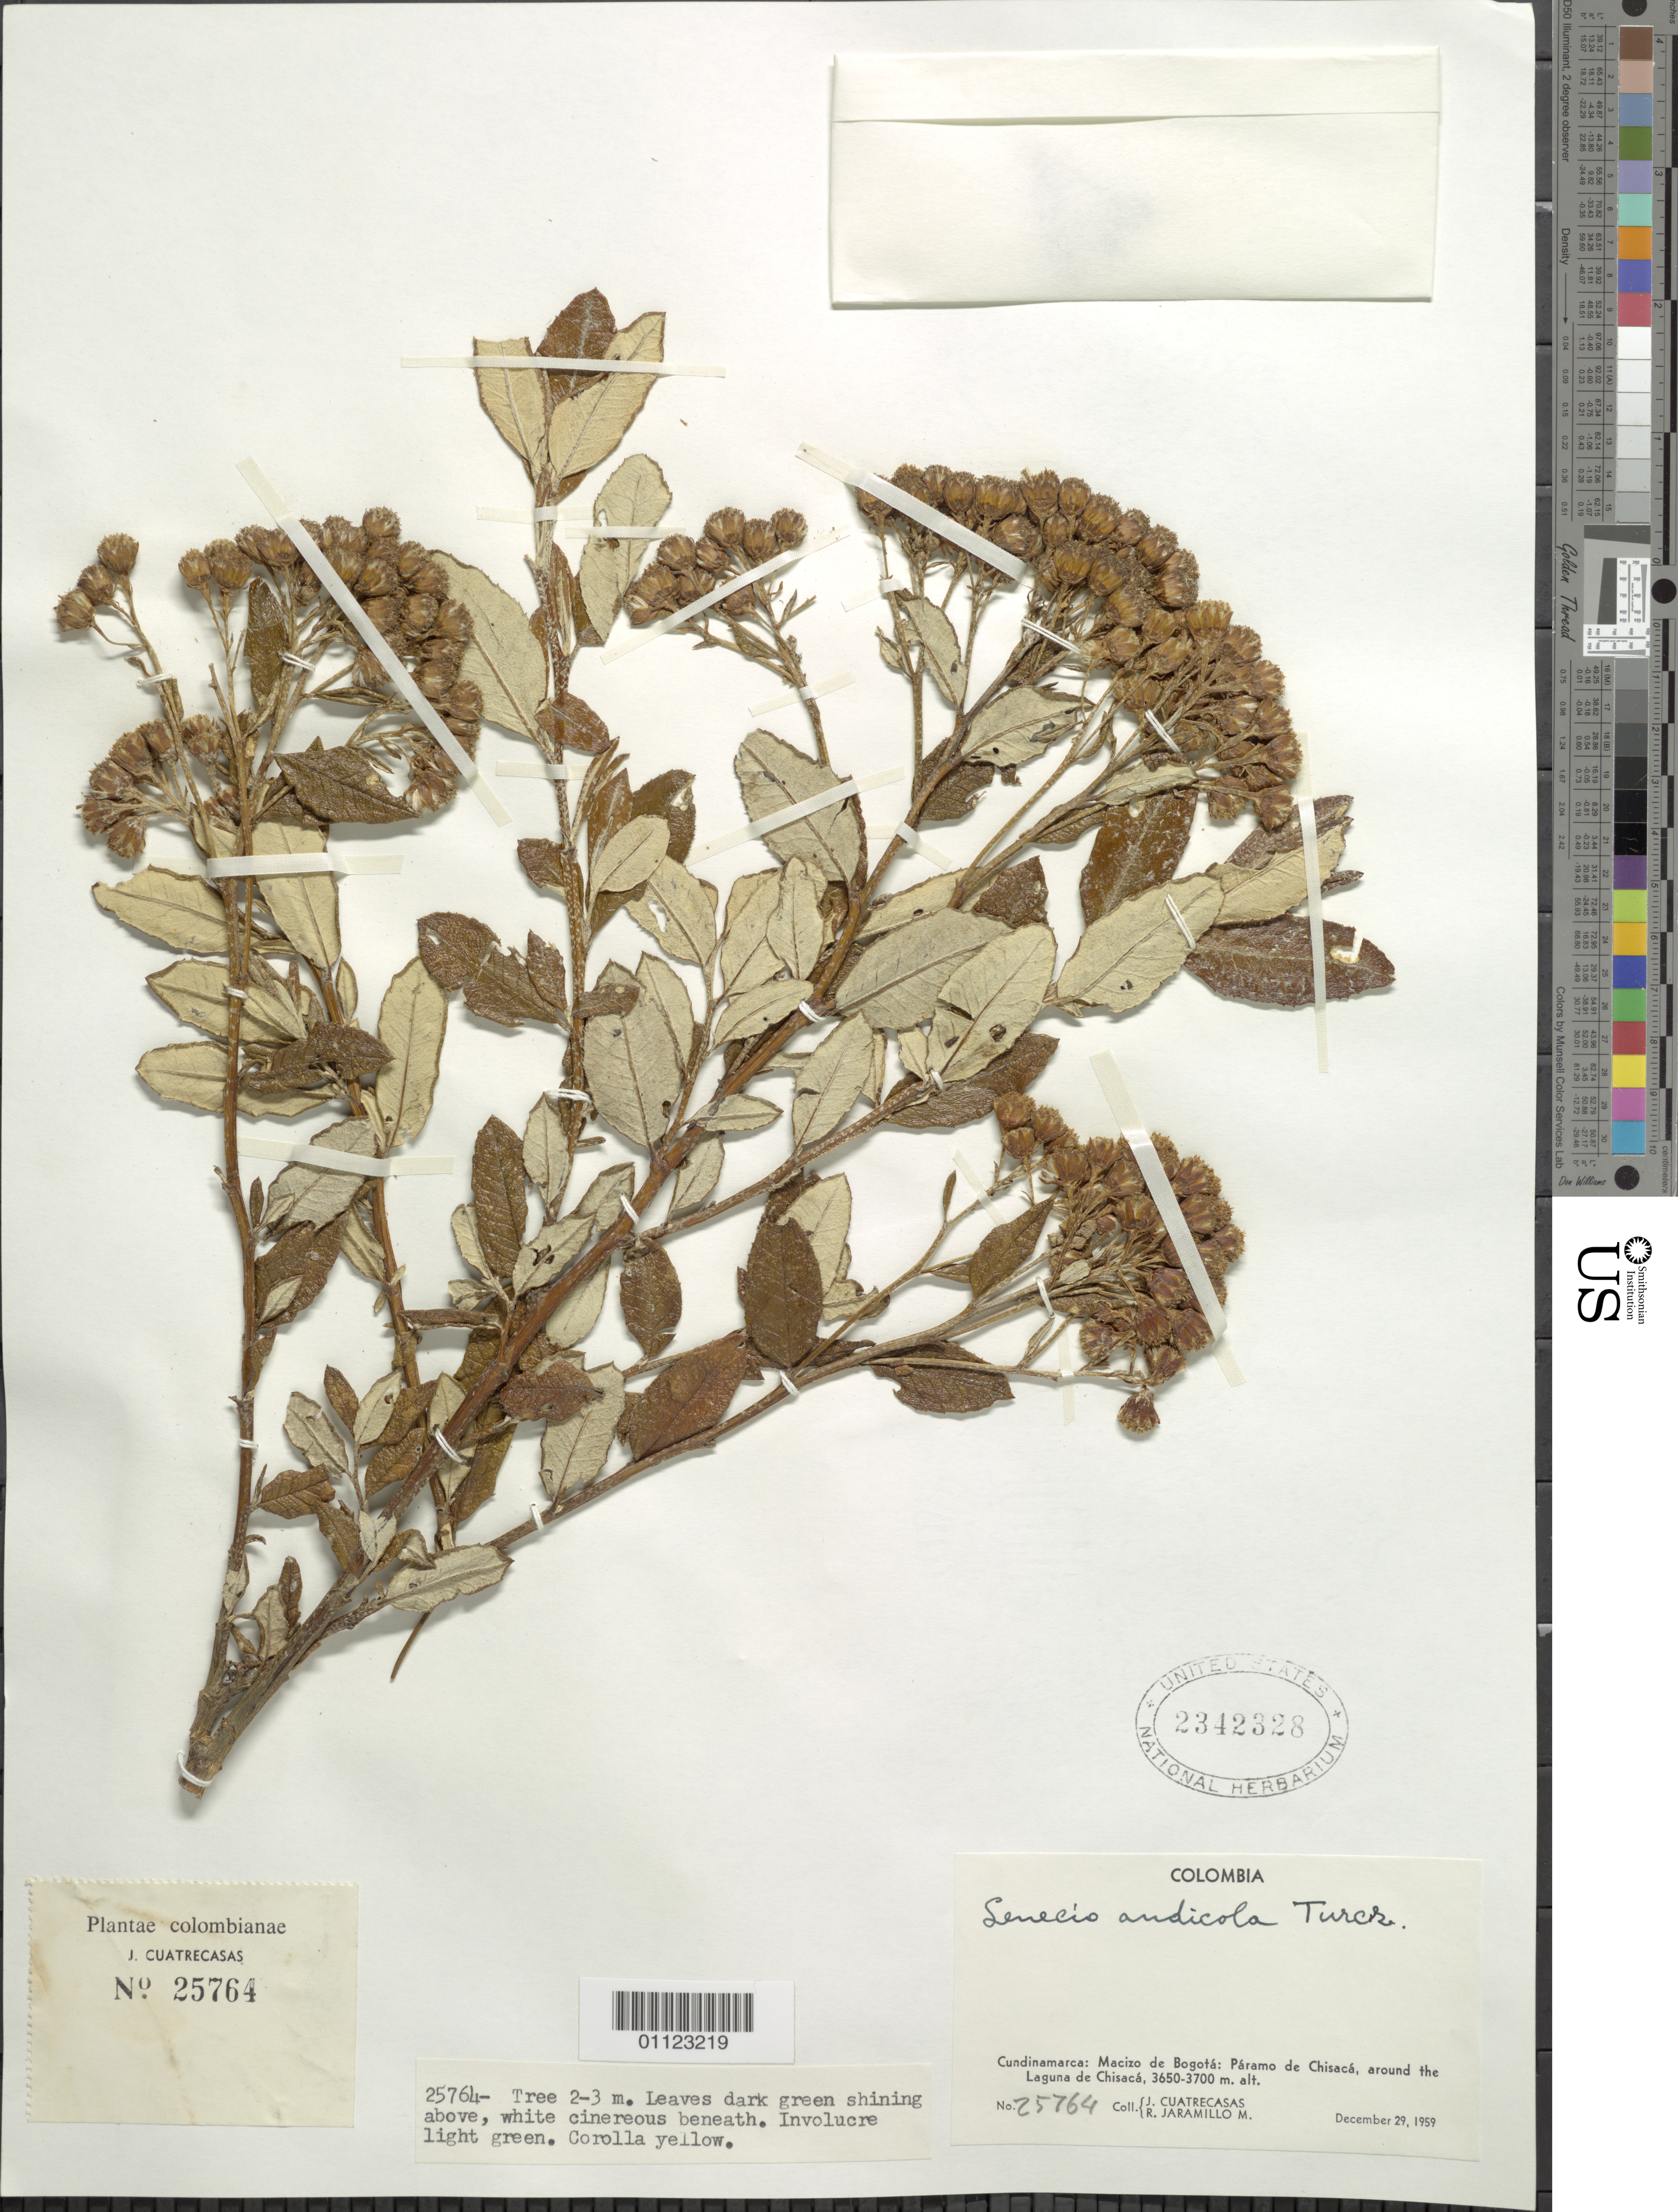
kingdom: Plantae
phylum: Tracheophyta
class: Magnoliopsida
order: Asterales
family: Asteraceae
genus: Pentacalia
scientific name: Pentacalia andicola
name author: (Turcz.) Cuatrec.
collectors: J. Cuatrecasas & R. Jaramillo M.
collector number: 25764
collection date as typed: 29 Dec 1959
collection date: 1959-12-29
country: Colombia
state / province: Cundinamarca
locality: Macizo de Bogotá, Páramo de Chisacá, around Laguna de Chisacá.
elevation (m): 3650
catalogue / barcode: US 2342328